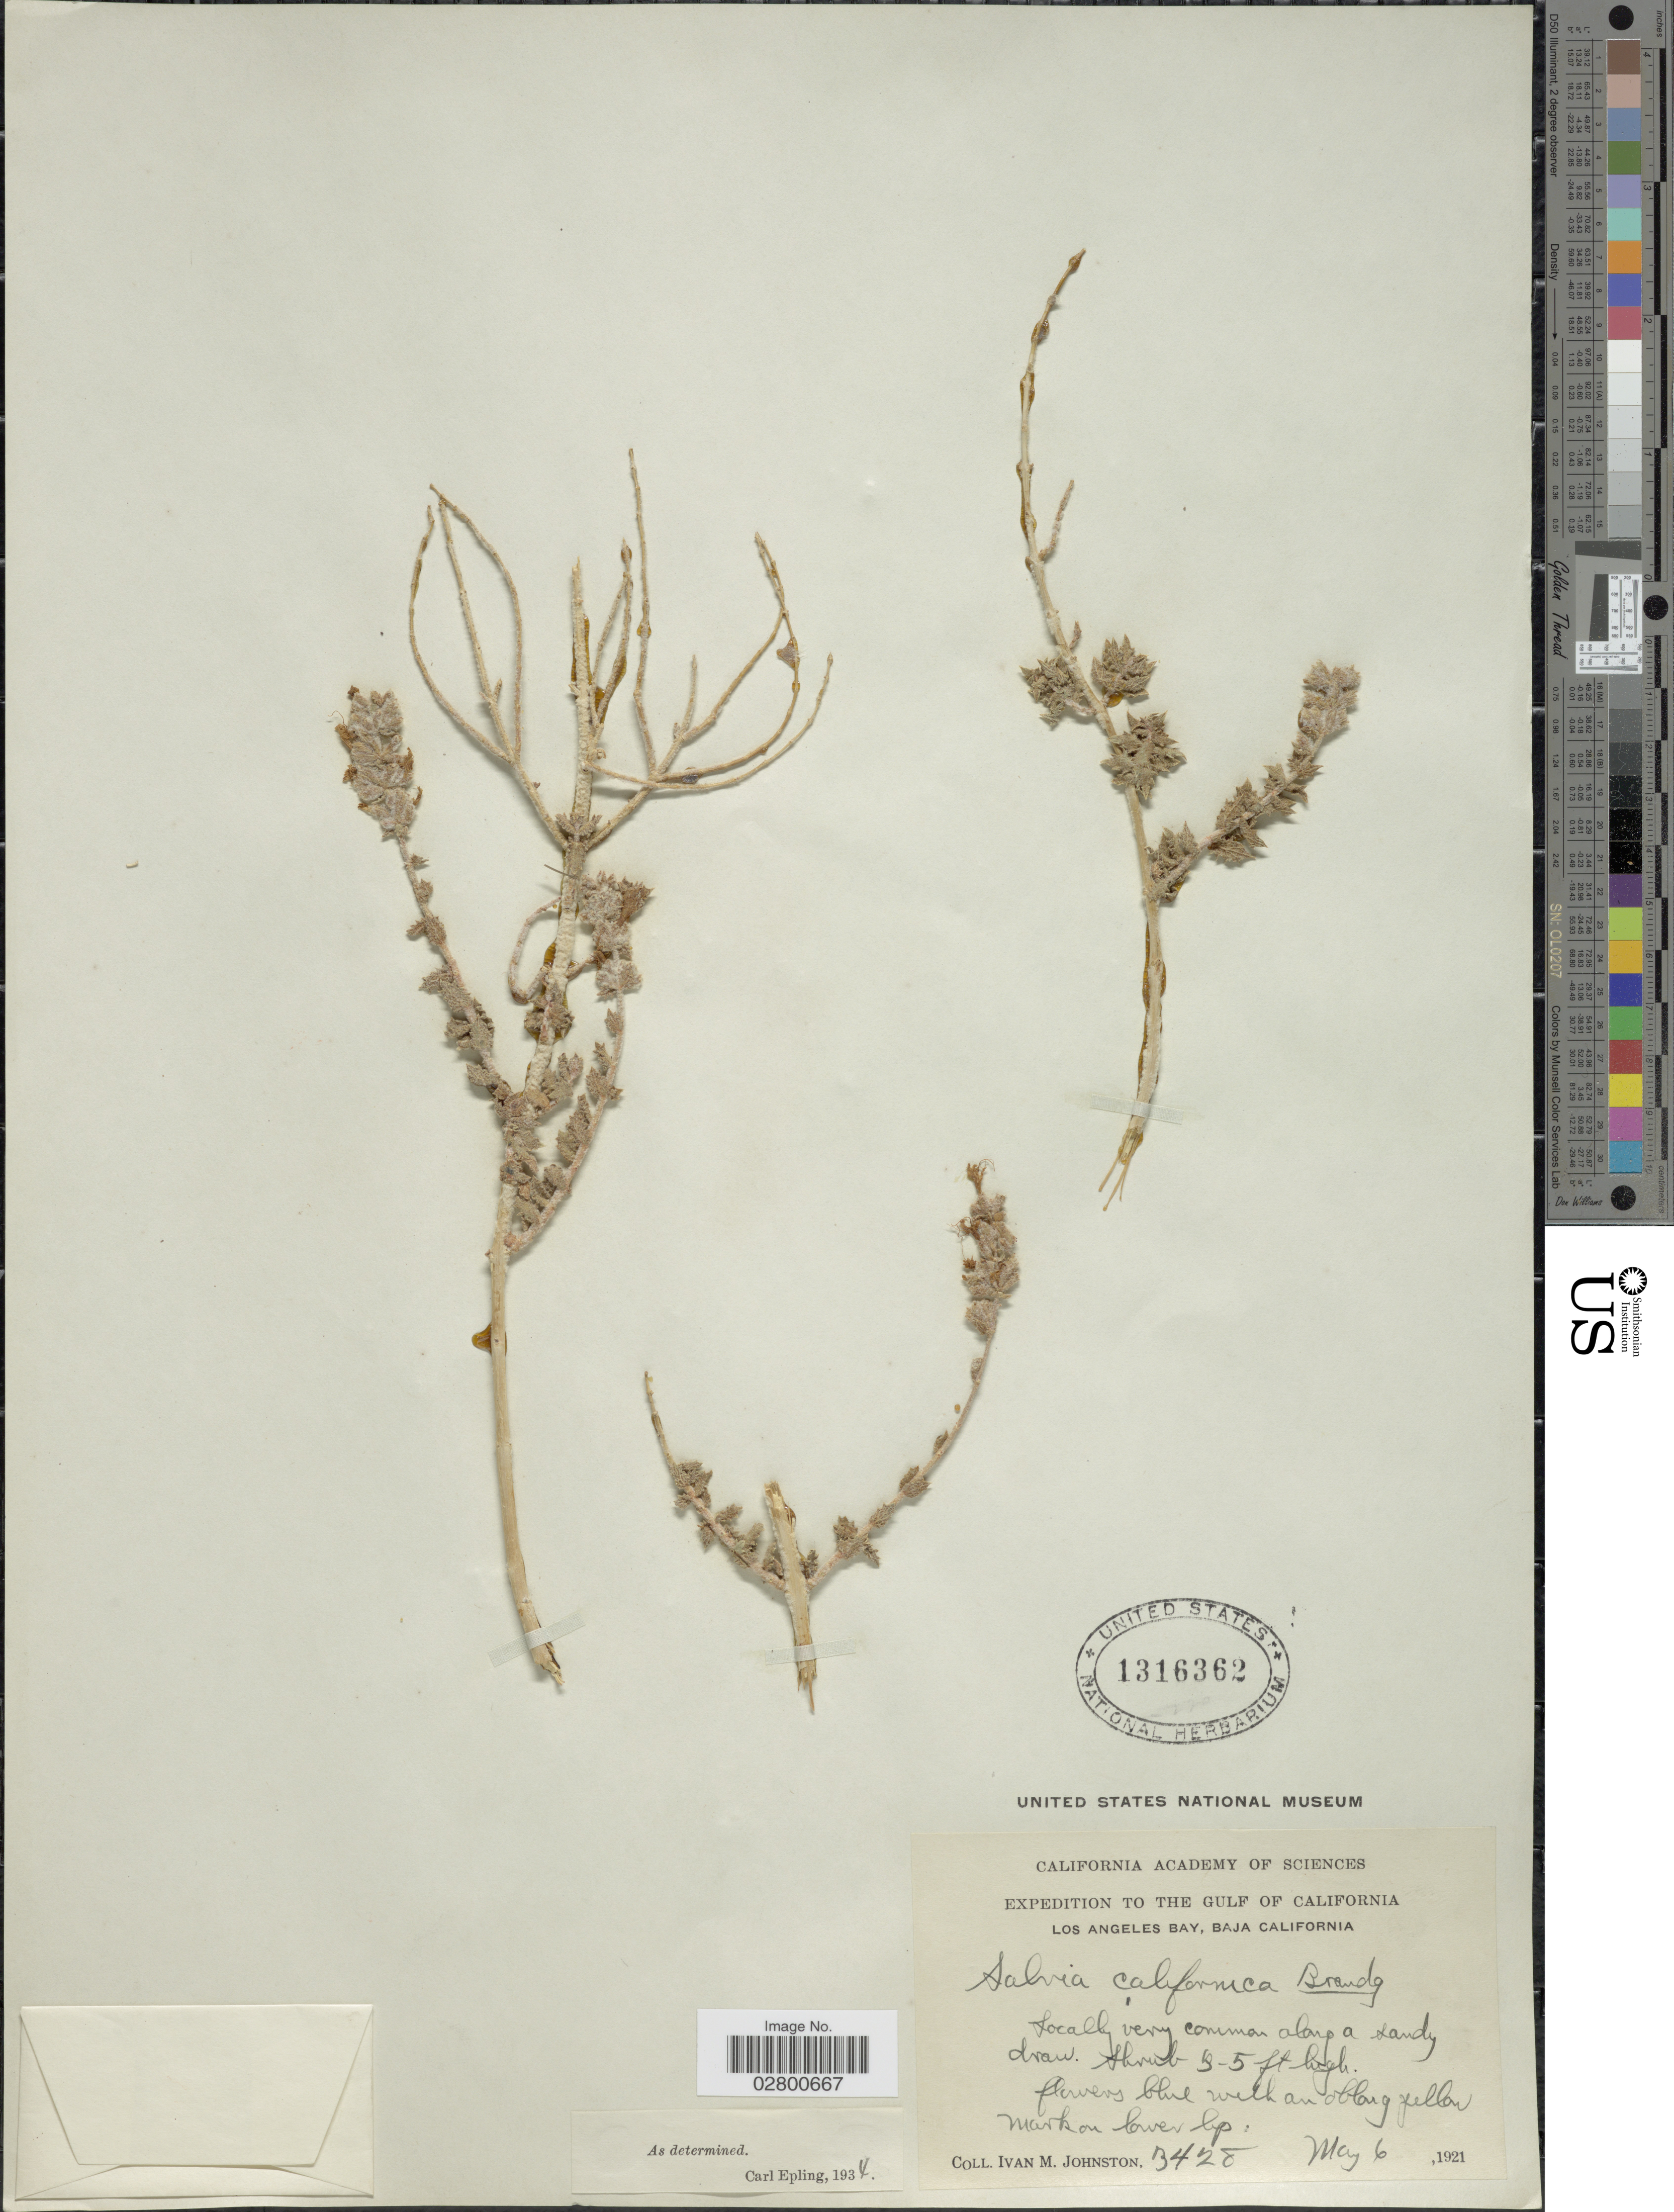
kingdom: Plantae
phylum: Tracheophyta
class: Magnoliopsida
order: Lamiales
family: Lamiaceae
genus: Salvia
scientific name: Salvia californica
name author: Brandegee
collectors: I.M. Johnston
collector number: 3428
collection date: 1921-05-06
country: Mexico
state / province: Baja California Norte / Baja California Sur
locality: Gulf of California, Los Angeles Bay.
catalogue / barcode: US 1316362